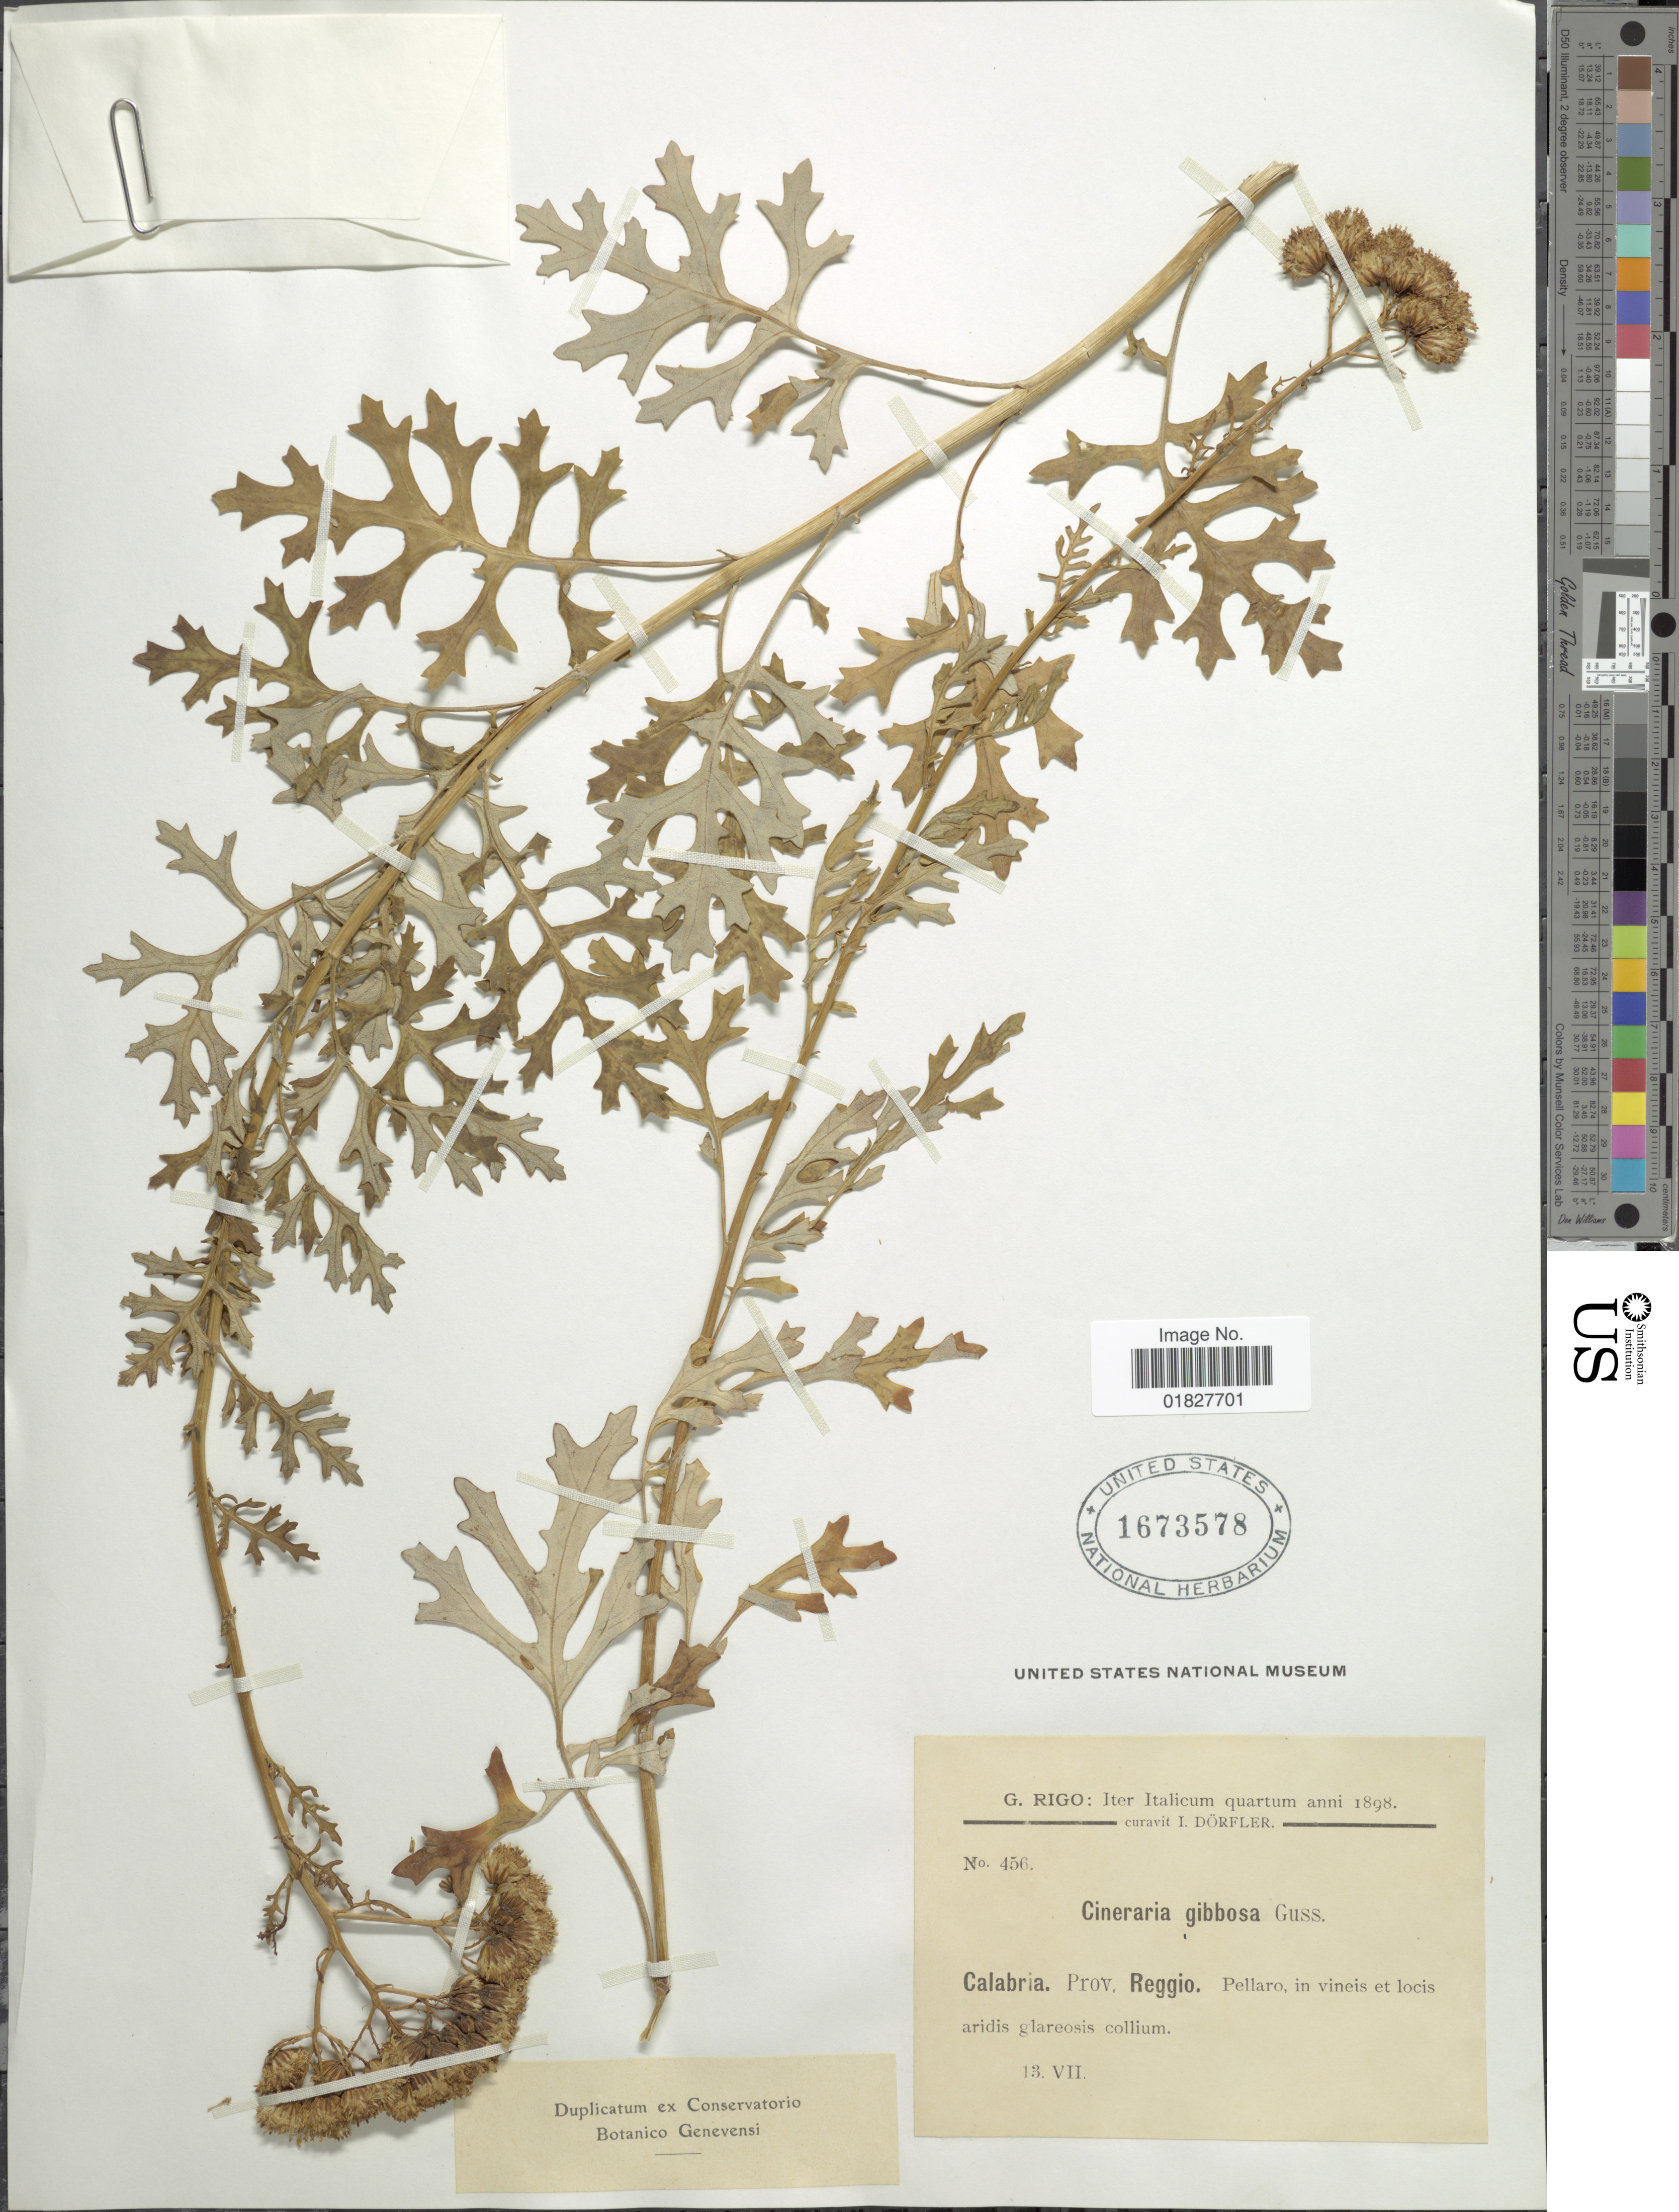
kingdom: Plantae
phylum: Tracheophyta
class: Magnoliopsida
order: Asterales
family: Asteraceae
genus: Cineraria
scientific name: Cineraria gibbosa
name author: Gussone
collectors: G. Rigo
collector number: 456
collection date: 1898-07-13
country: Italy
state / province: Calabria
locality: Prov. Reggio, Pellaro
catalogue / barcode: US 1673578